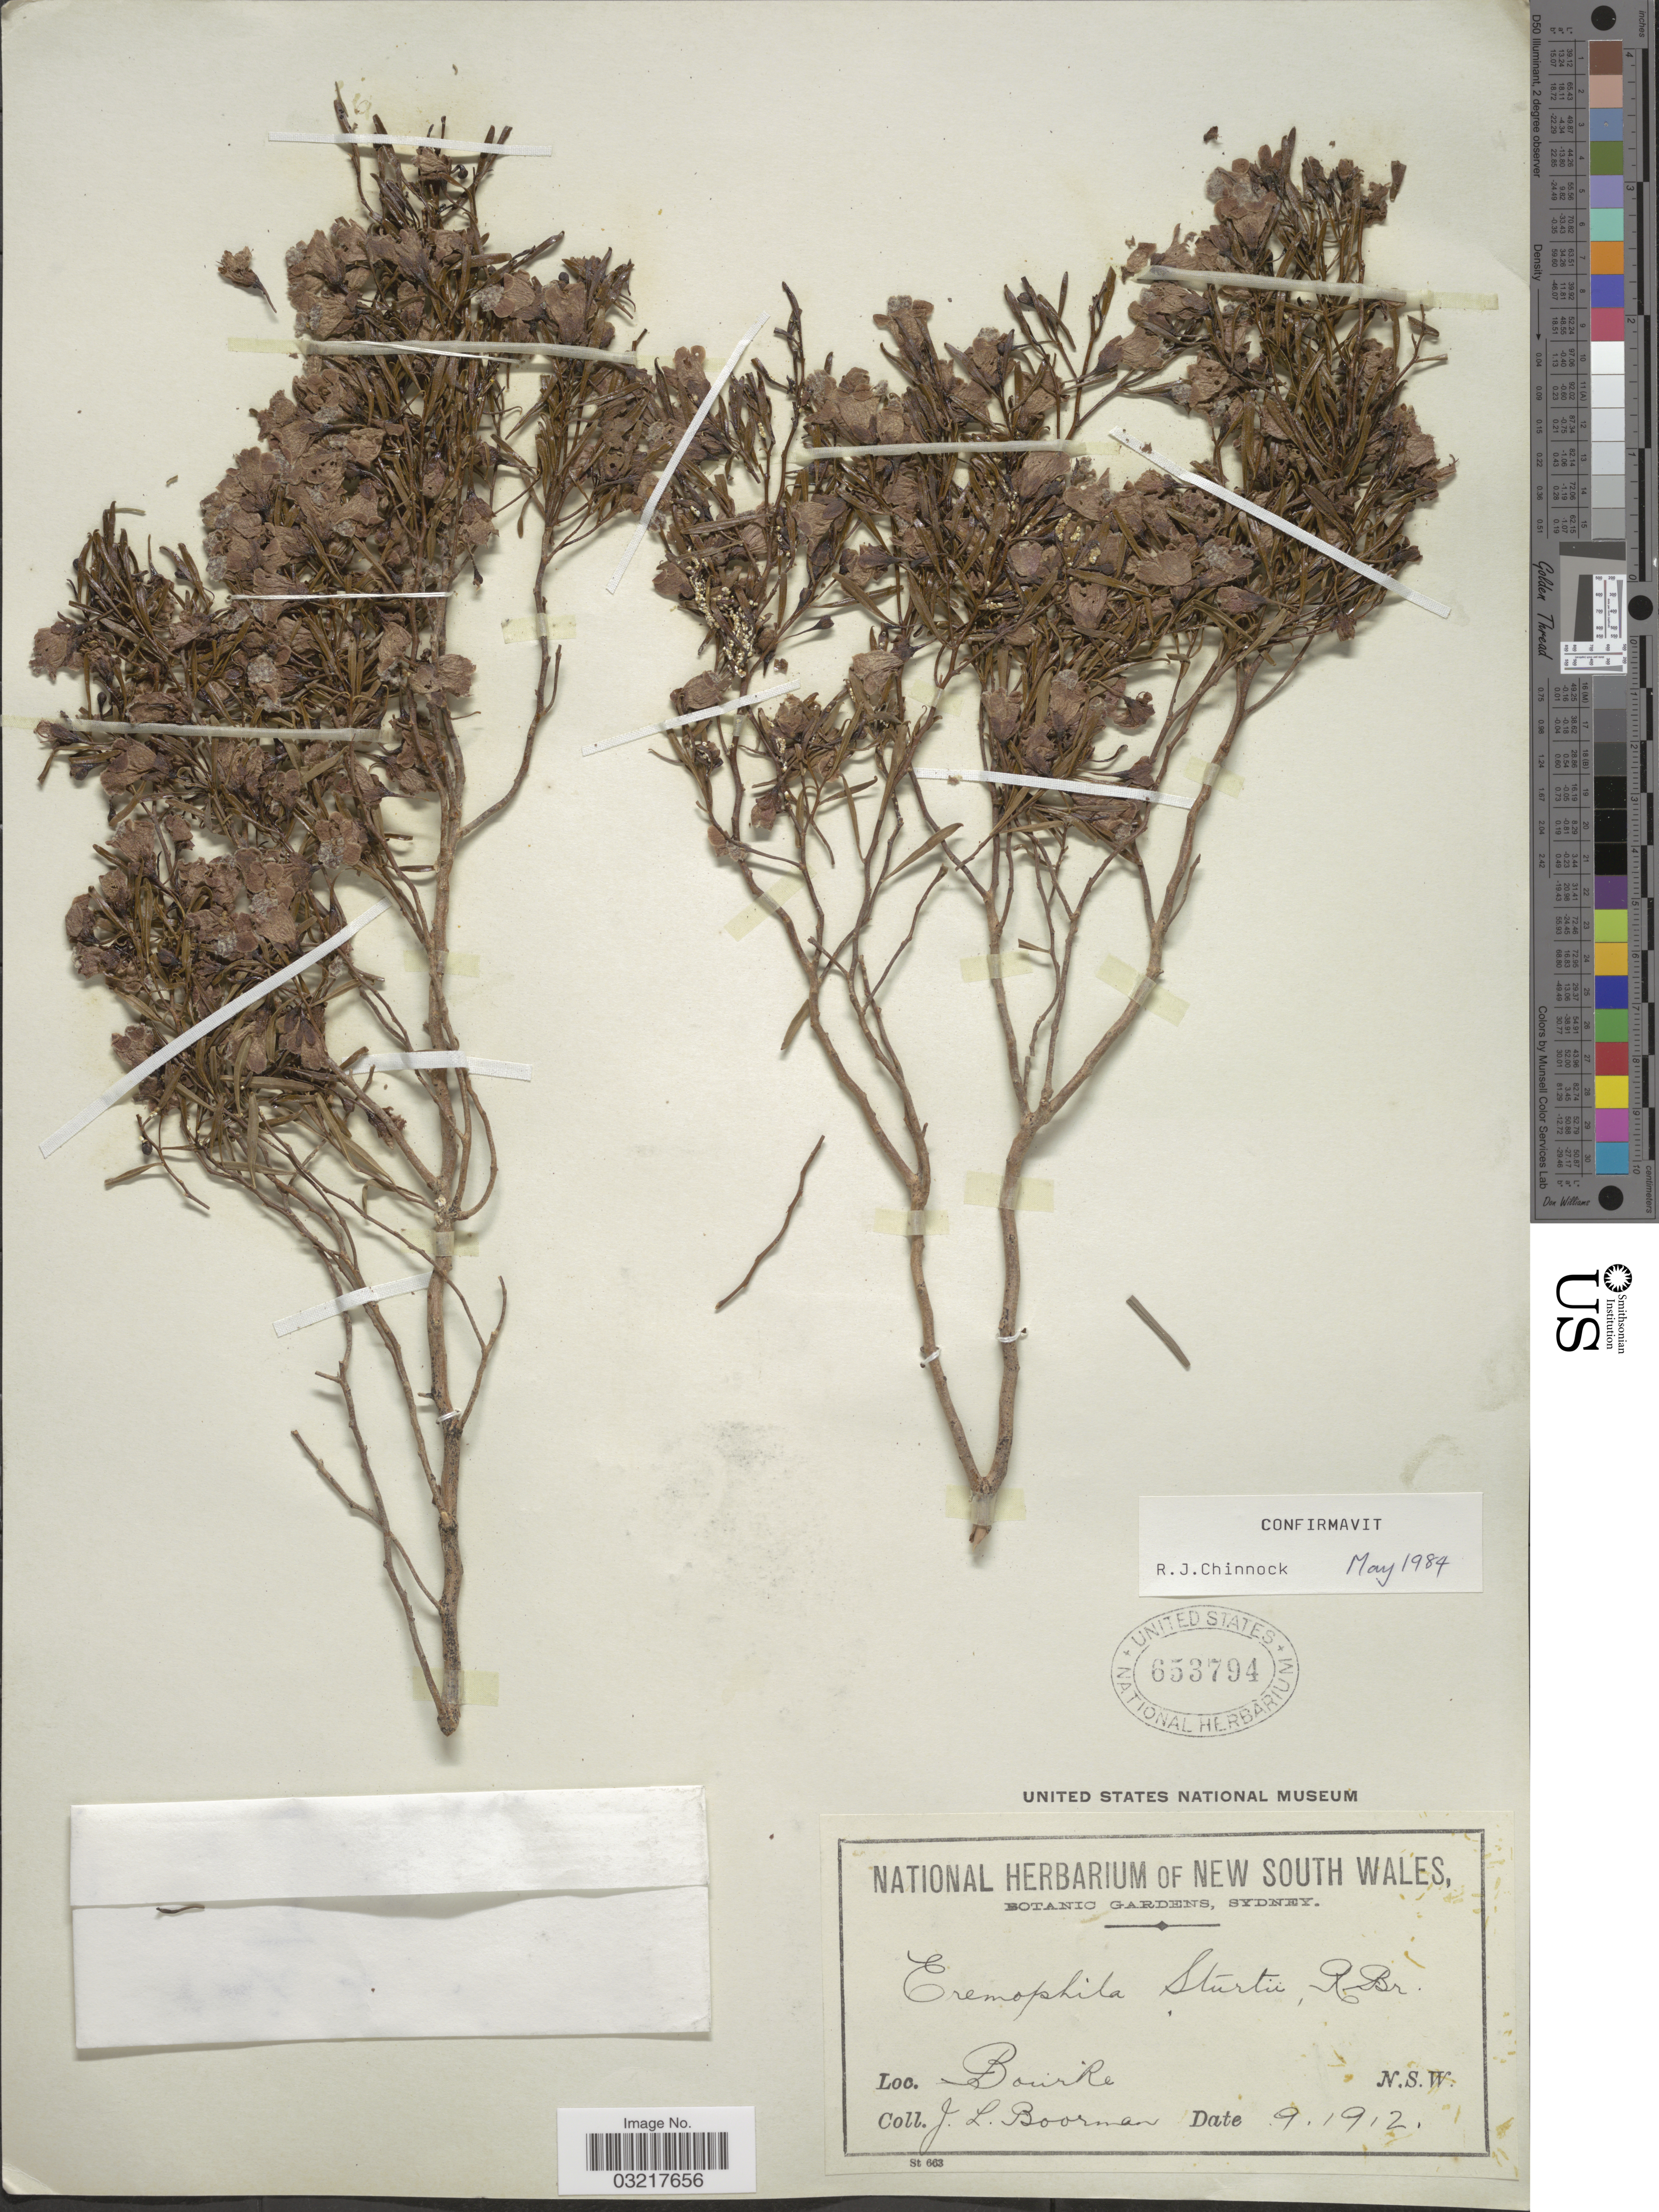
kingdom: Plantae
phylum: Tracheophyta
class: Magnoliopsida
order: Lamiales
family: Scrophulariaceae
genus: Eremophila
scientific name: Eremophila sturtii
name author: R. Br.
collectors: J. Boorman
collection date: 1912-09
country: Australia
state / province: New South Wales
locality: Bourke. N.S.W.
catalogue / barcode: US 653794